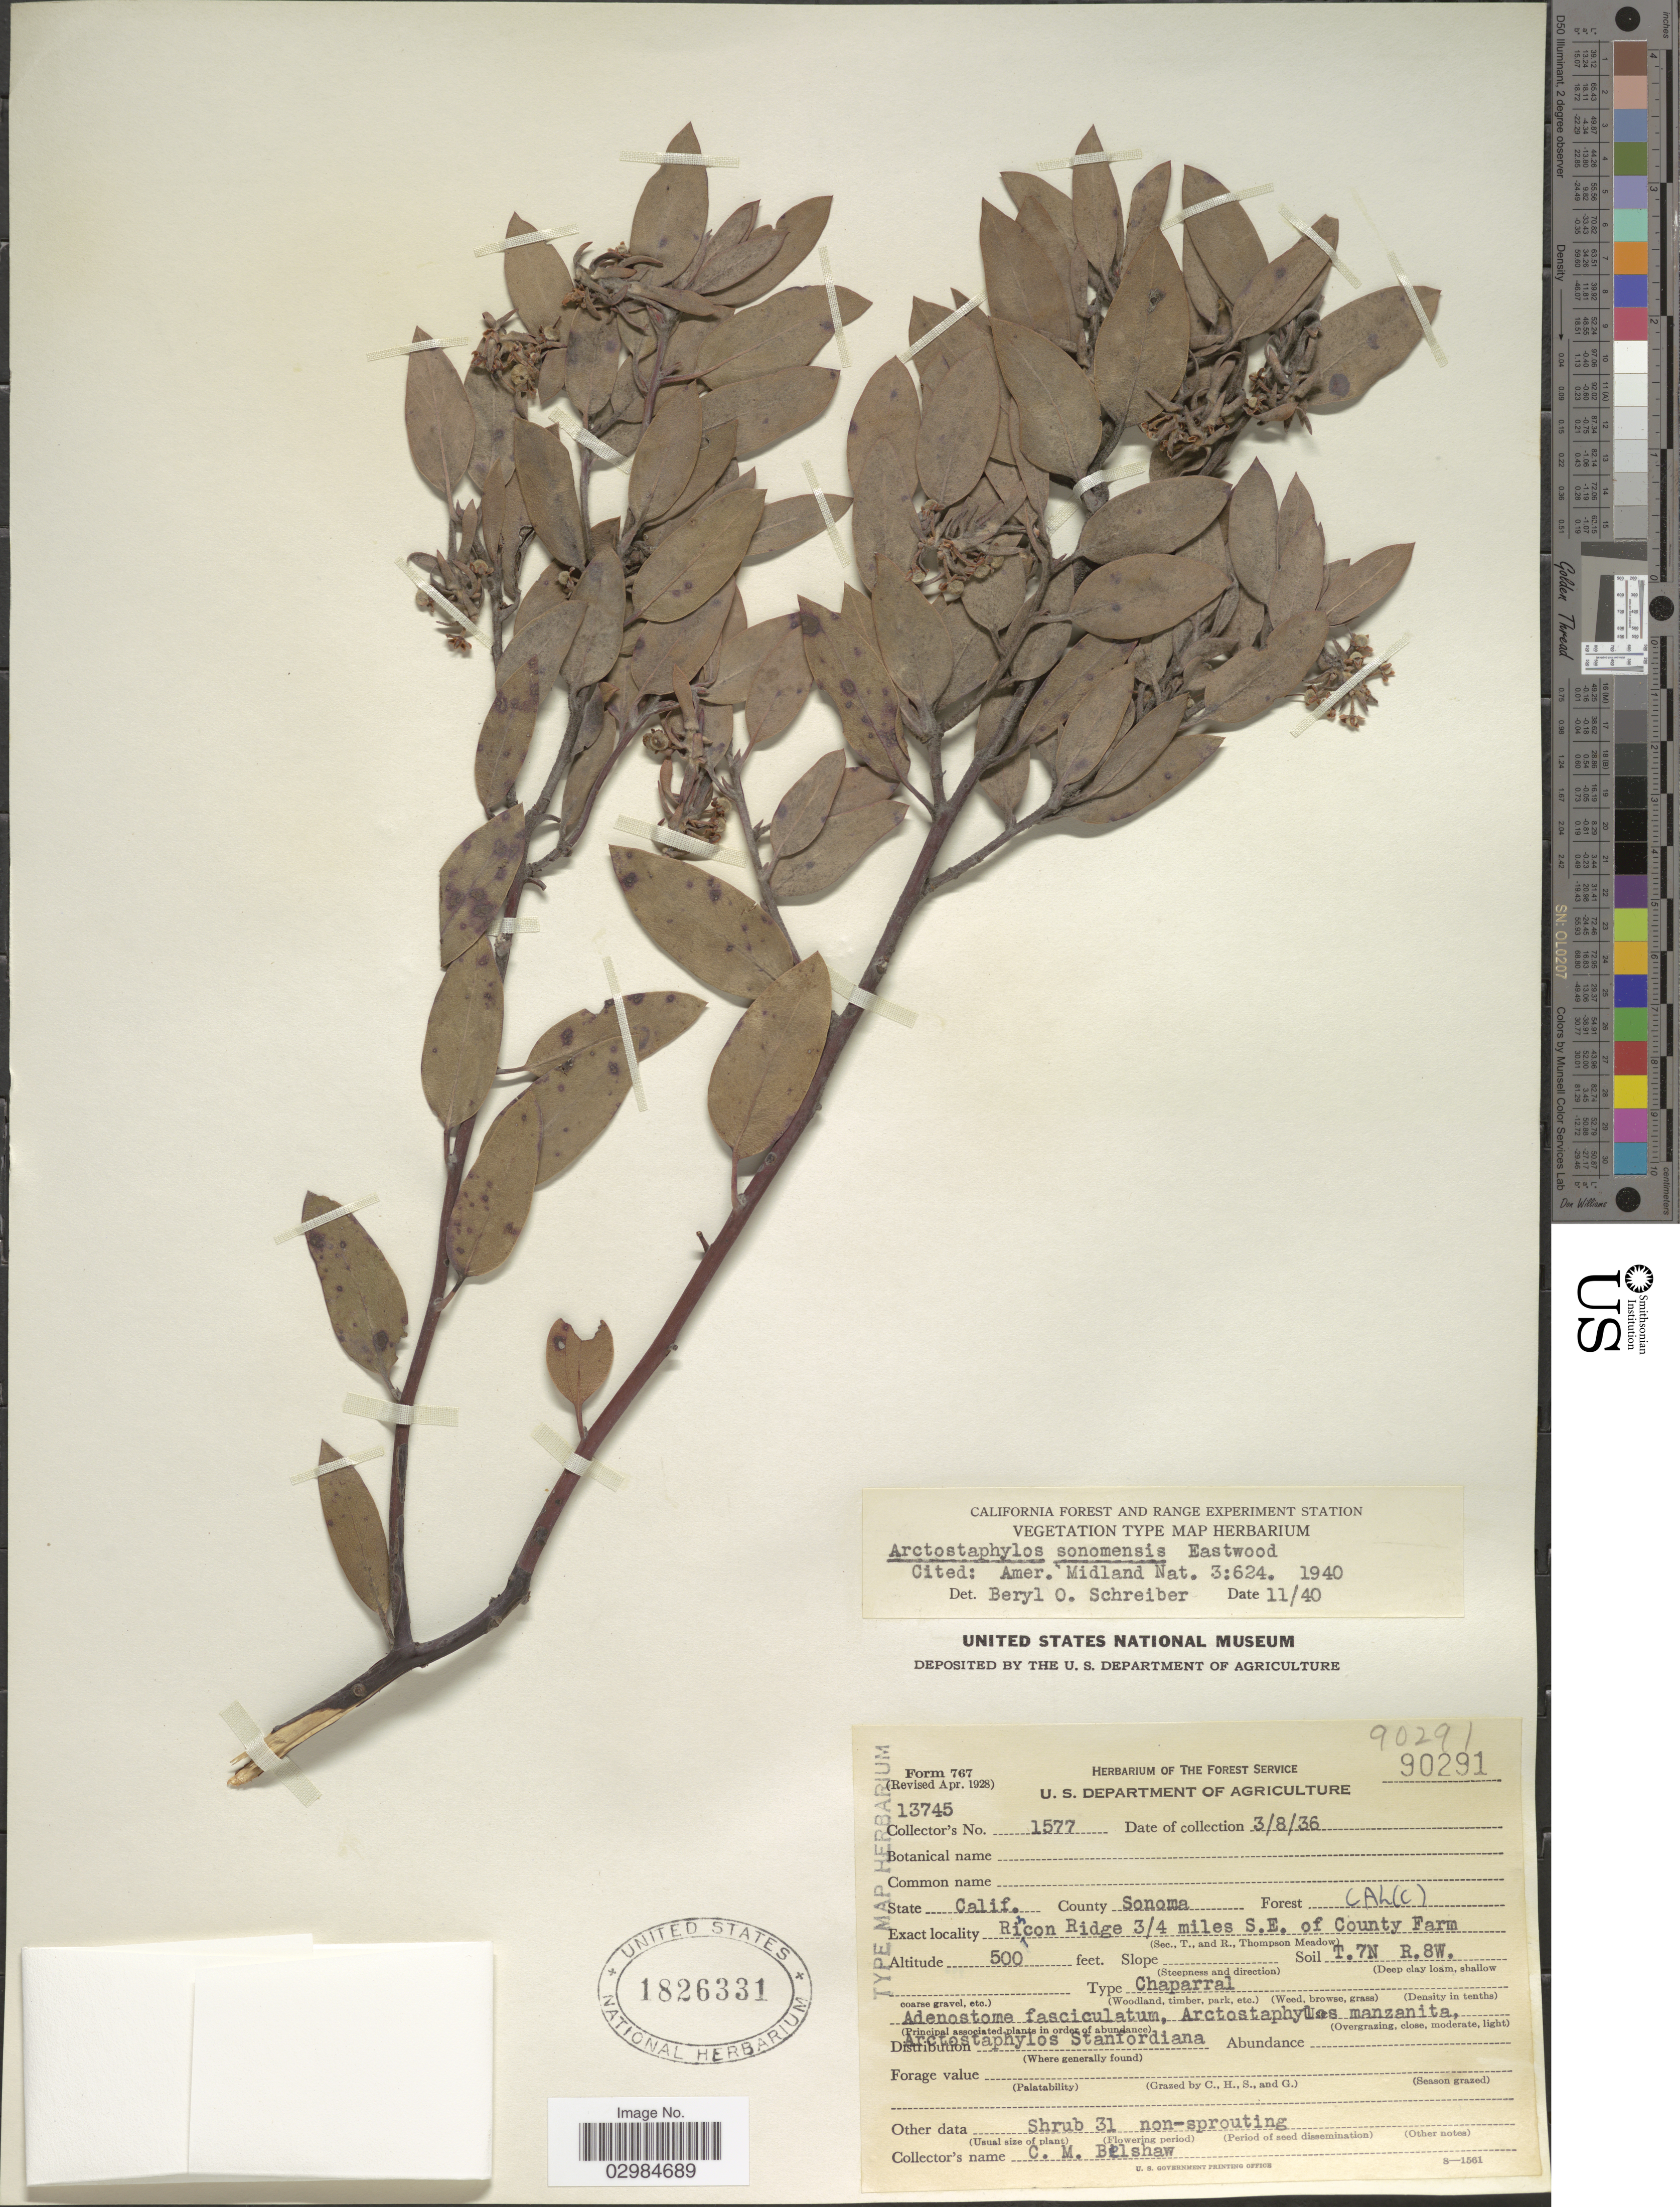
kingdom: Plantae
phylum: Tracheophyta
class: Magnoliopsida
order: Ericales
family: Ericaceae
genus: Arctostaphylos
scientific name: Arctostaphylos sonomensis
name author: Eastw.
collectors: C. Shaw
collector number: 1577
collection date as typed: Transcribed d/m/y: 8/3/36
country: United States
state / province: California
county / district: Sonoma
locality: County Sonoma. Rincon Ridge 3/4 miles S.E. of County Farm. T7N R8W.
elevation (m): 152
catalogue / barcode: US 1826331